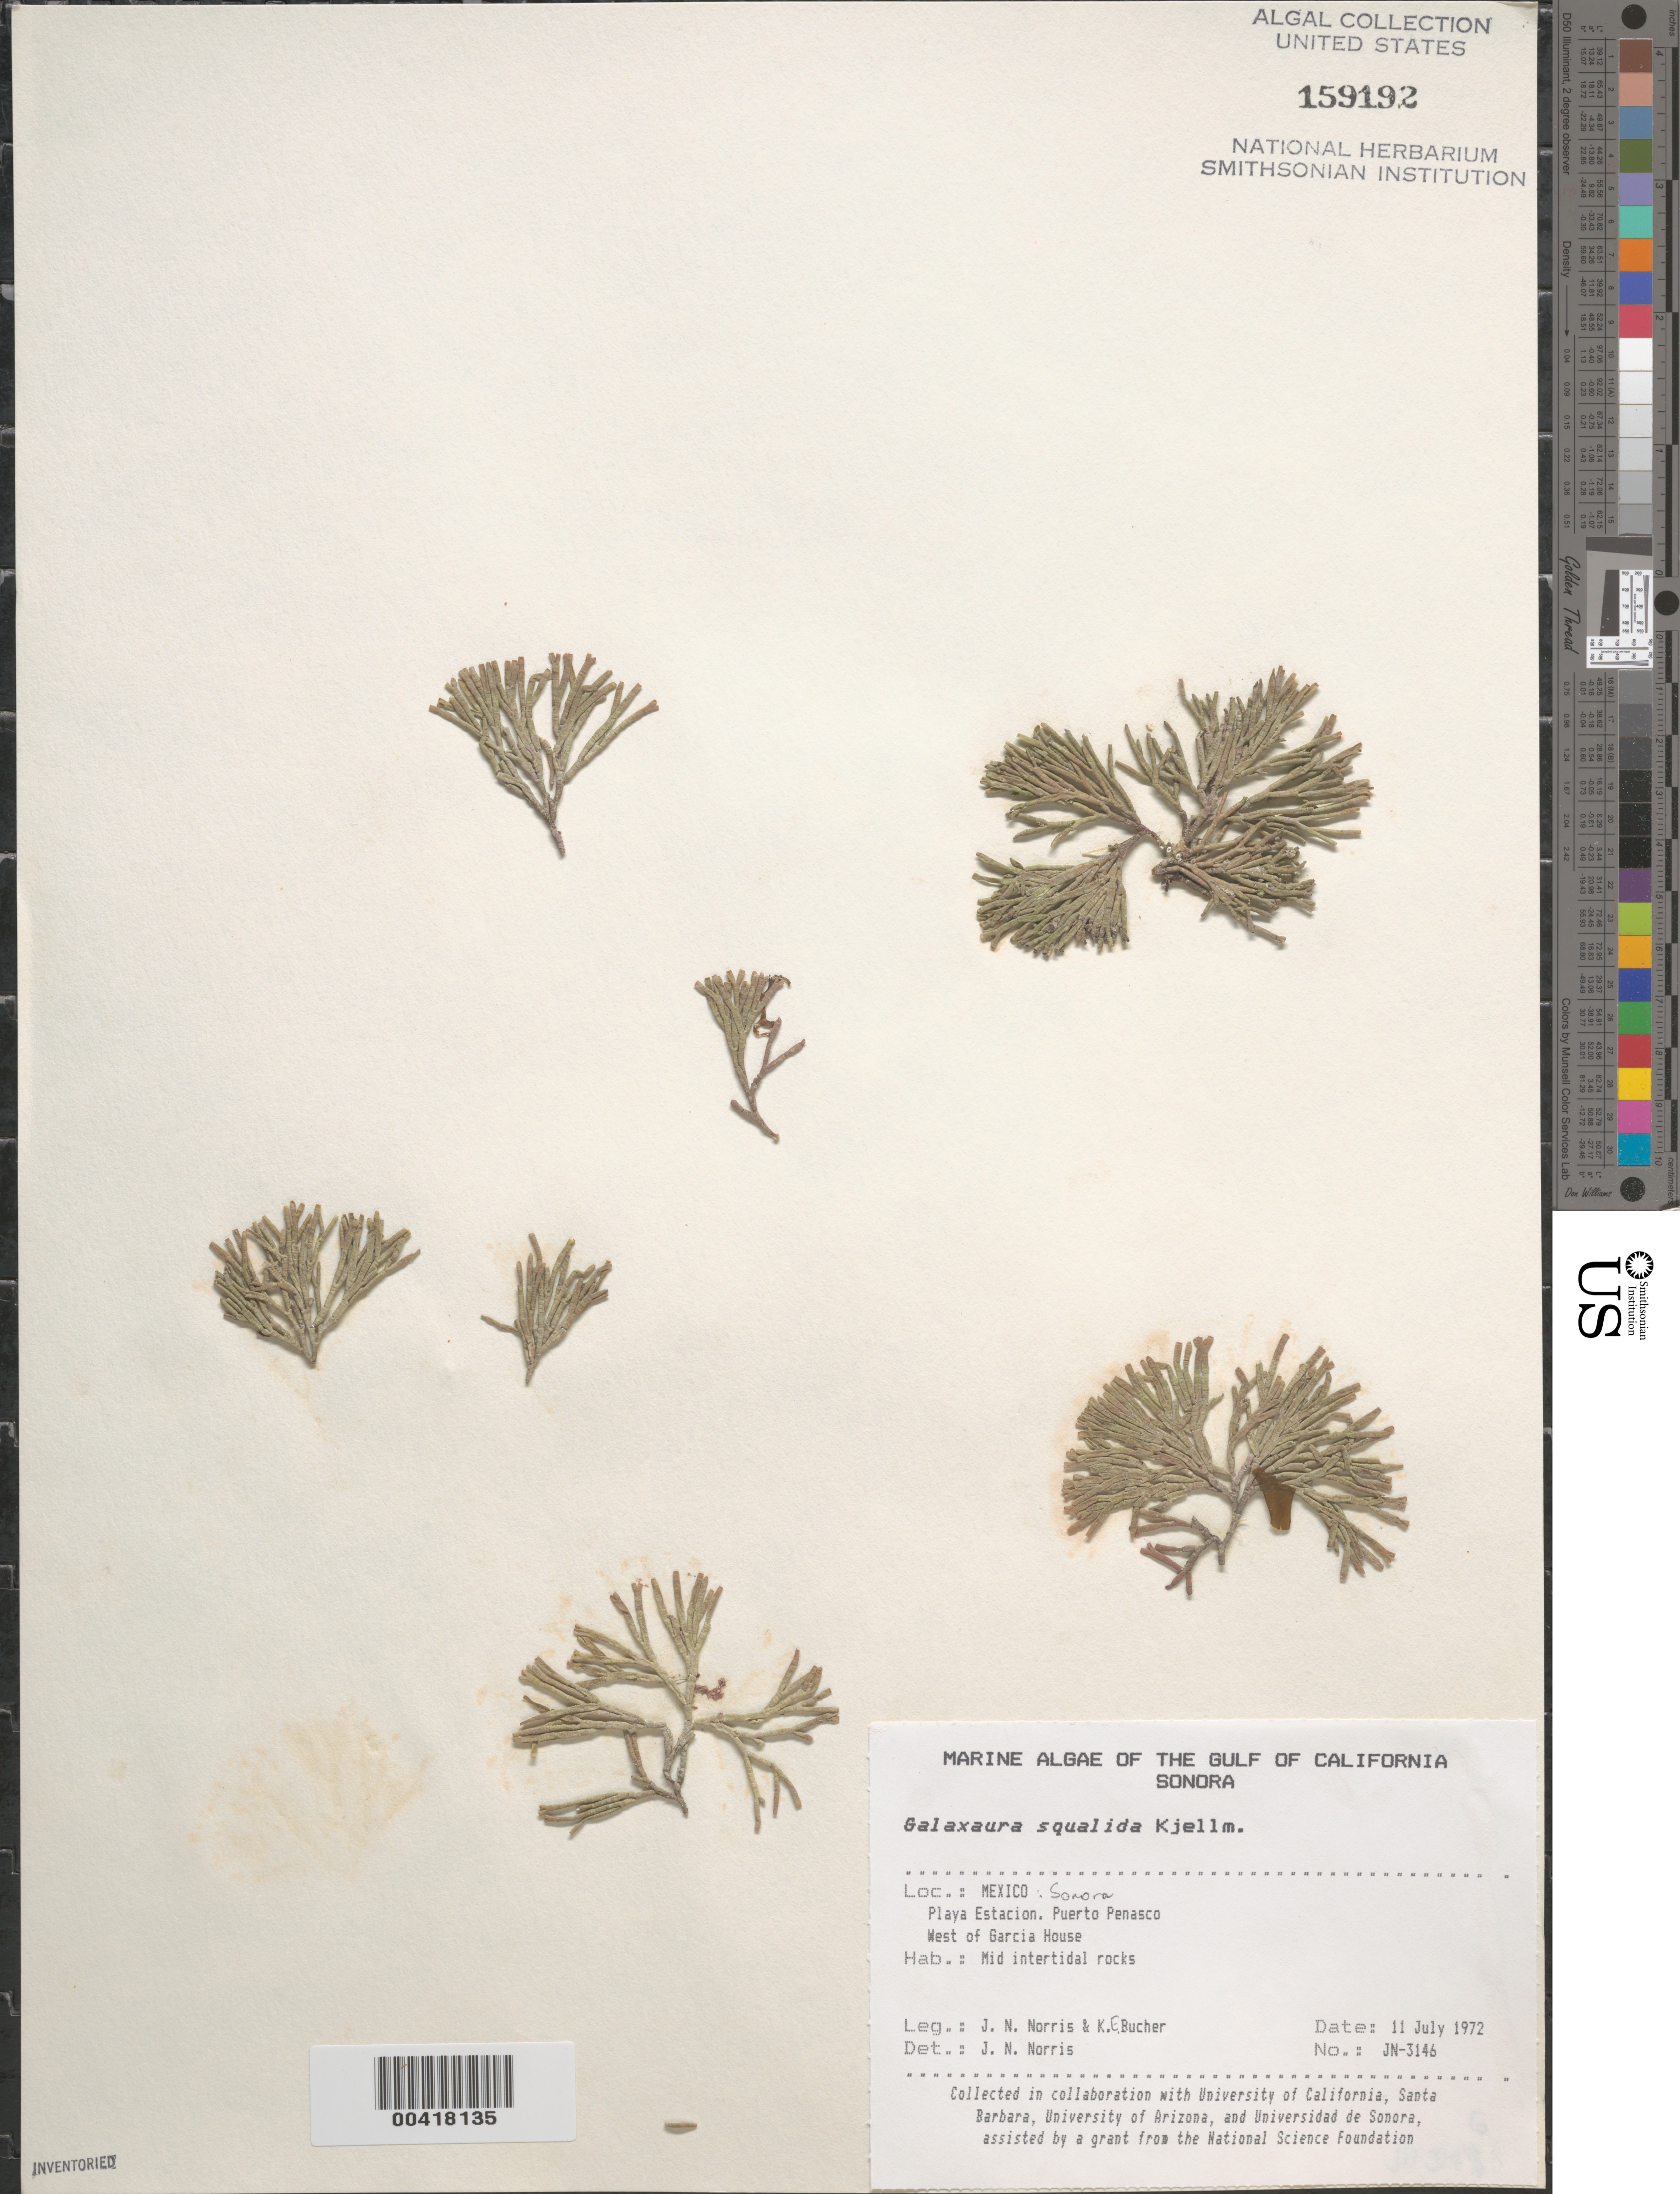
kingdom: Plantae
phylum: Rhodophyta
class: Florideophyceae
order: Nemaliales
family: Galaxauraceae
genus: Galaxaura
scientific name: Galaxaura rugosa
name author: (Ellis & Sol.) J.V.Lamouroux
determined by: Algae name updating Project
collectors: J. N. Norris & K. E. Bucher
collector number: JN-3146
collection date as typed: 11 Jul 1972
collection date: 1972-07-11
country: Mexico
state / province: Sonora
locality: Playa Estacion, Puerto Penasco, west of Garcia House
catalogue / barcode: US 159192